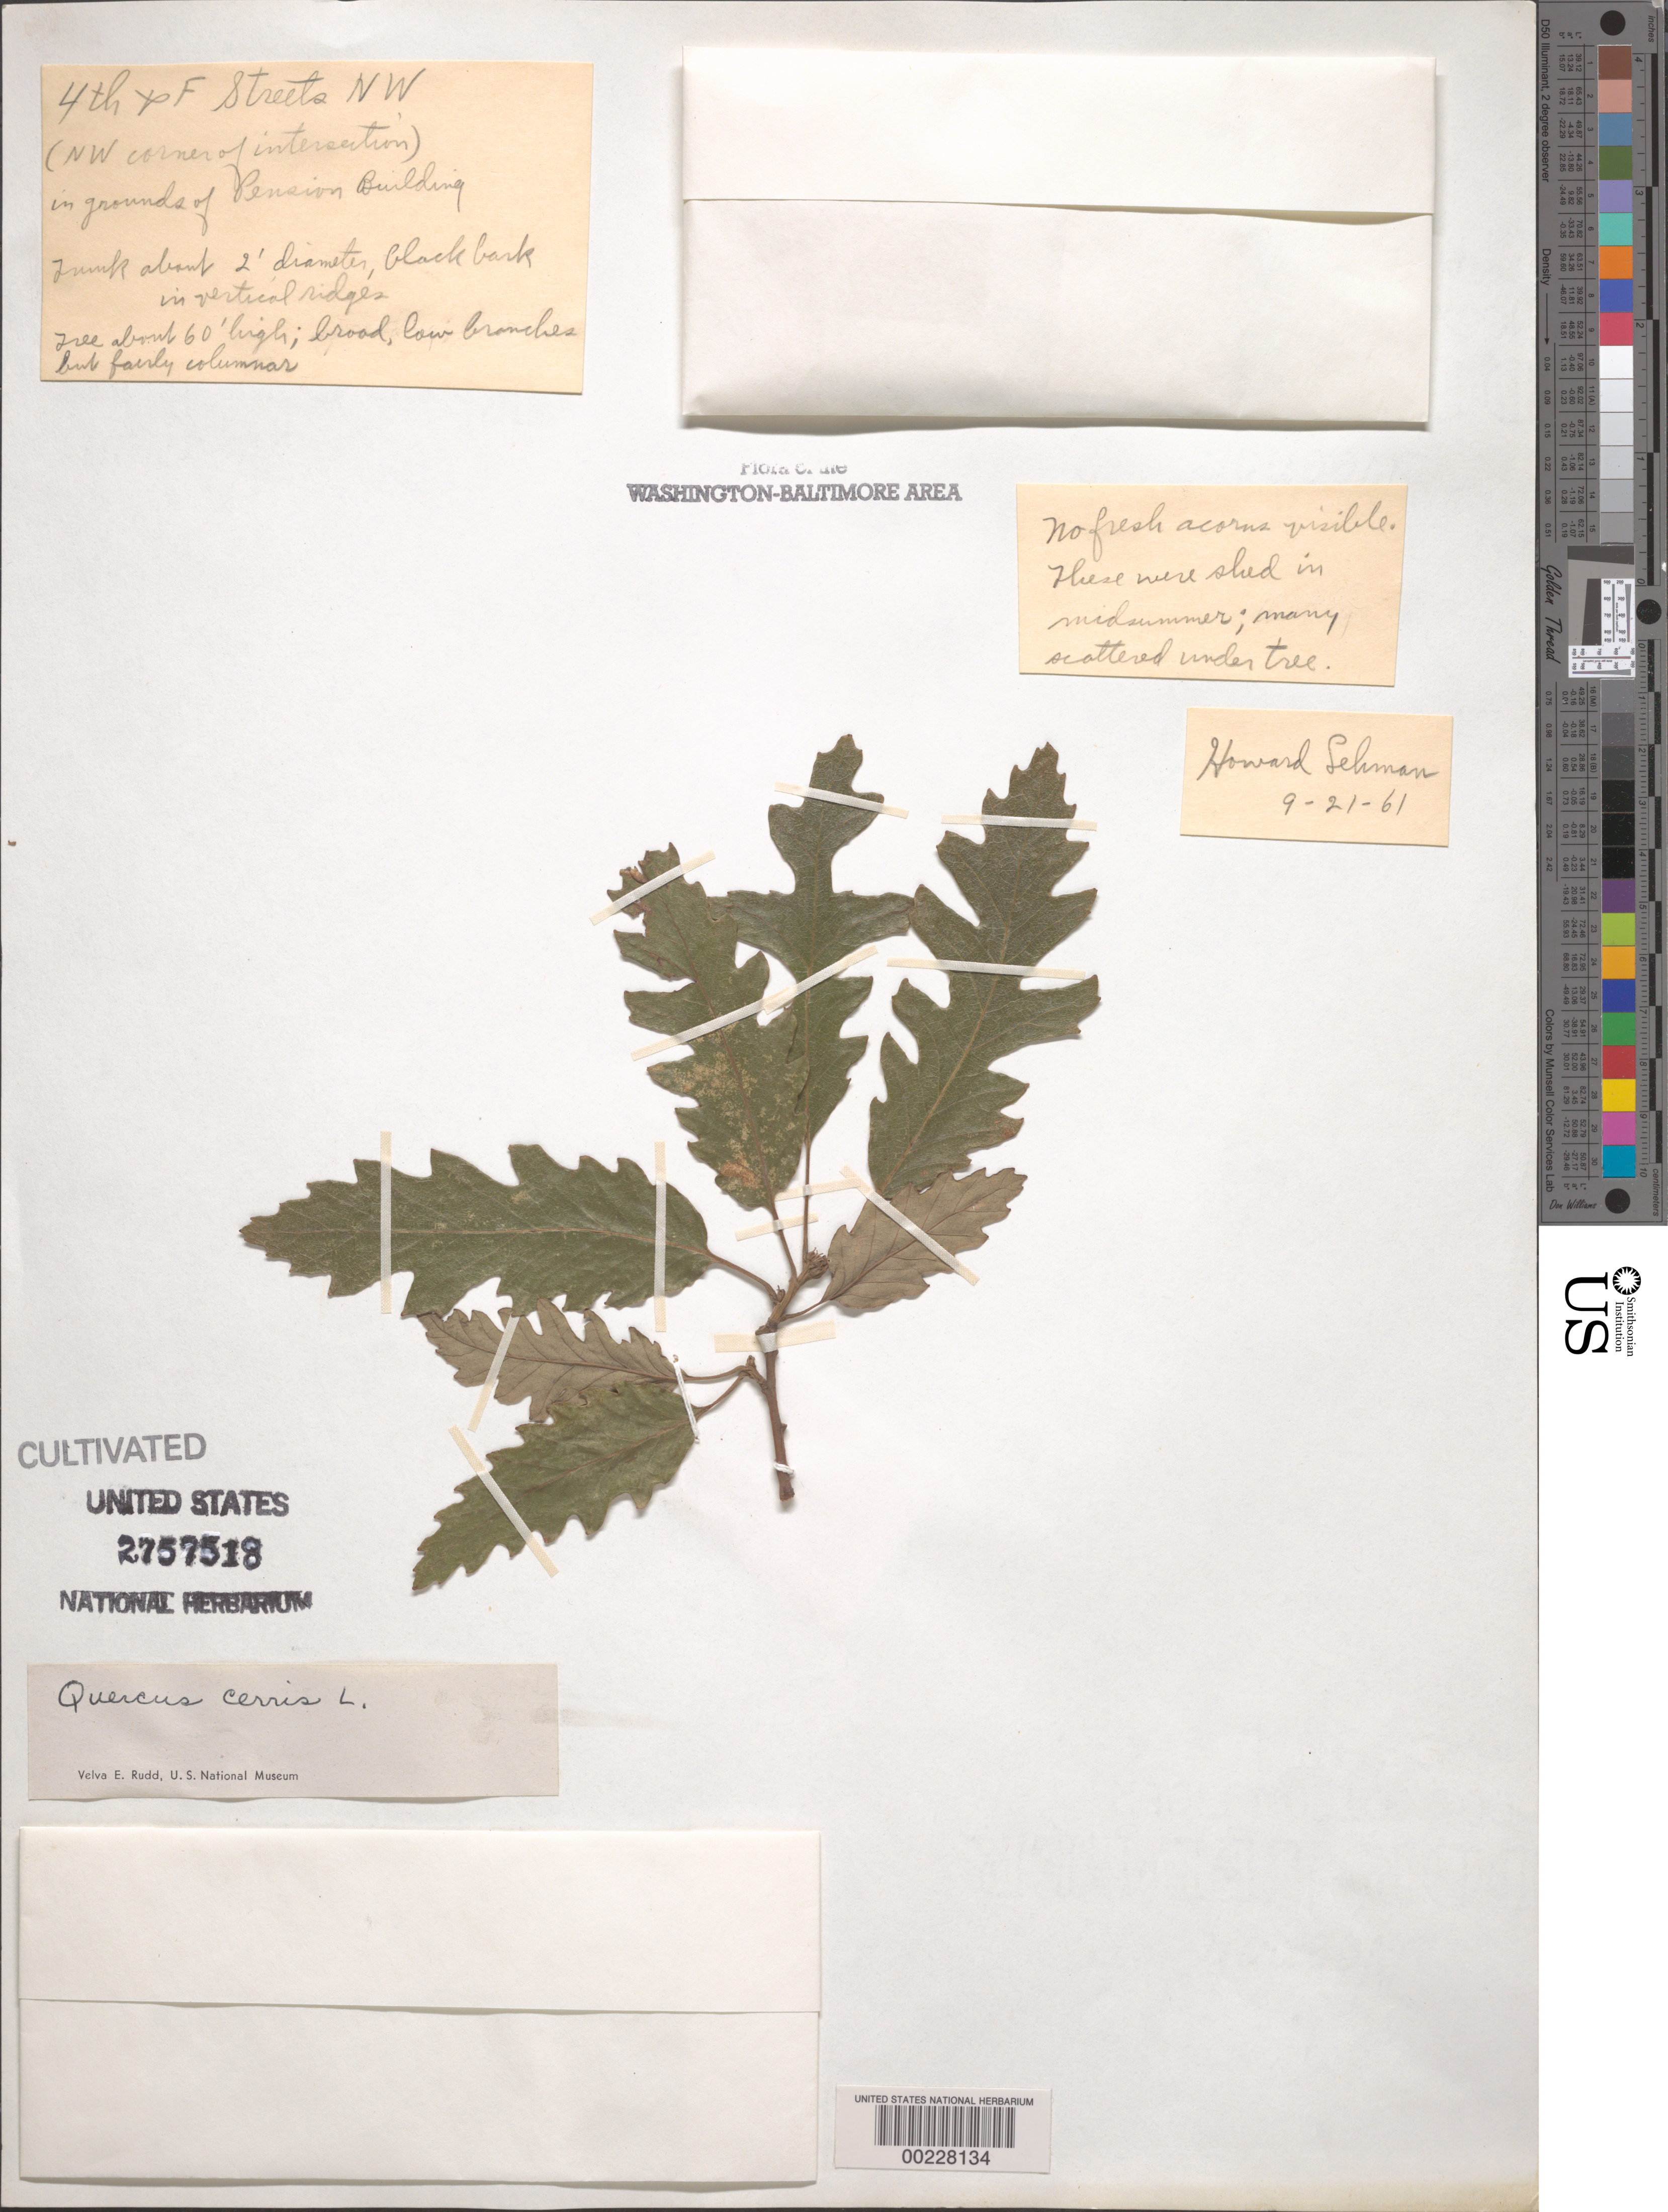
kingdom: Plantae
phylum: Tracheophyta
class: Magnoliopsida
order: Fagales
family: Fagaceae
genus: Quercus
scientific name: Quercus cerris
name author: L.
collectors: H. Lehman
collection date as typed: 21 Sep 1961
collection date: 1961-09-21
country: United States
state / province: District of Columbia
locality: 4th & F Sts NW, NW corner of intersection, in grounds of Pension Building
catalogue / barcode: US 2757518